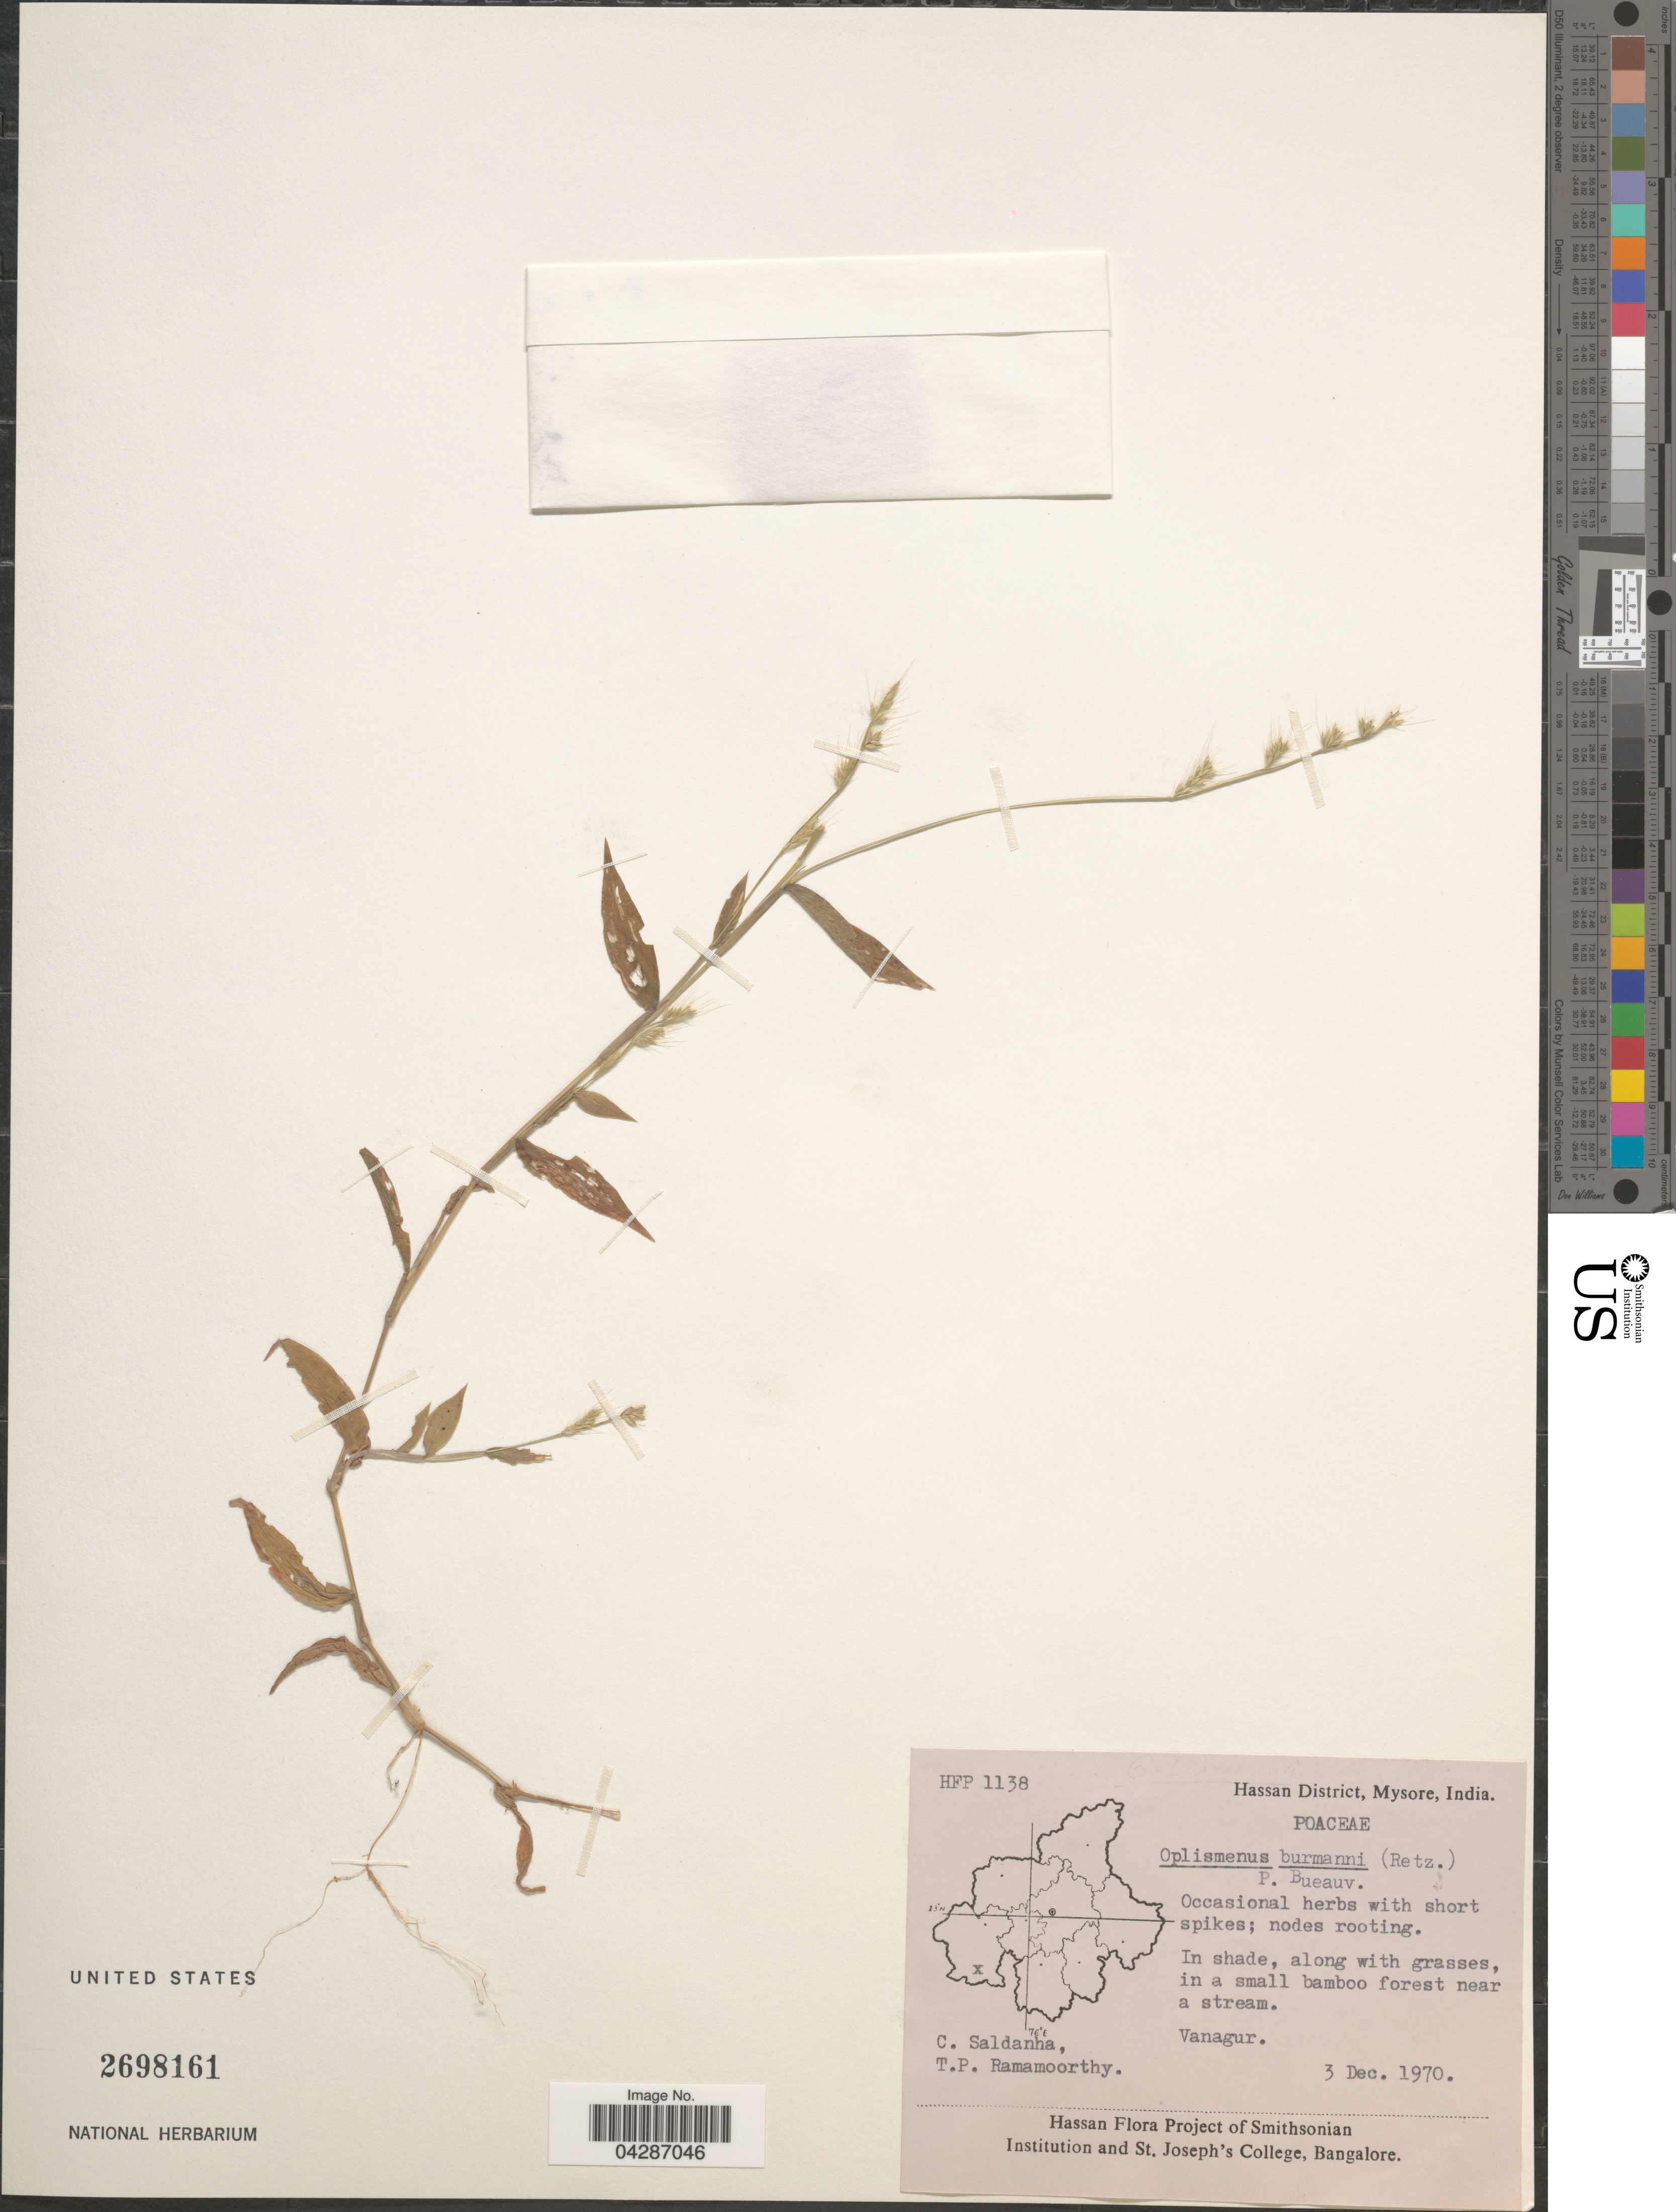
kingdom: Plantae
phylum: Tracheophyta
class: Liliopsida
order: Poales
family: Poaceae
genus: Oplismenus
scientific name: Oplismenus burmannii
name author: (Retz.) P. Beauv.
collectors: C. Saldanha & T. P. Ramamoorthy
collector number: HFP1138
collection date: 1970-12-03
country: India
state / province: Karnataka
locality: Hassan District, Mysore. In shade, along with grasses, in a small bamboo forest near a stream. Vanagur.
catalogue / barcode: US 2698161